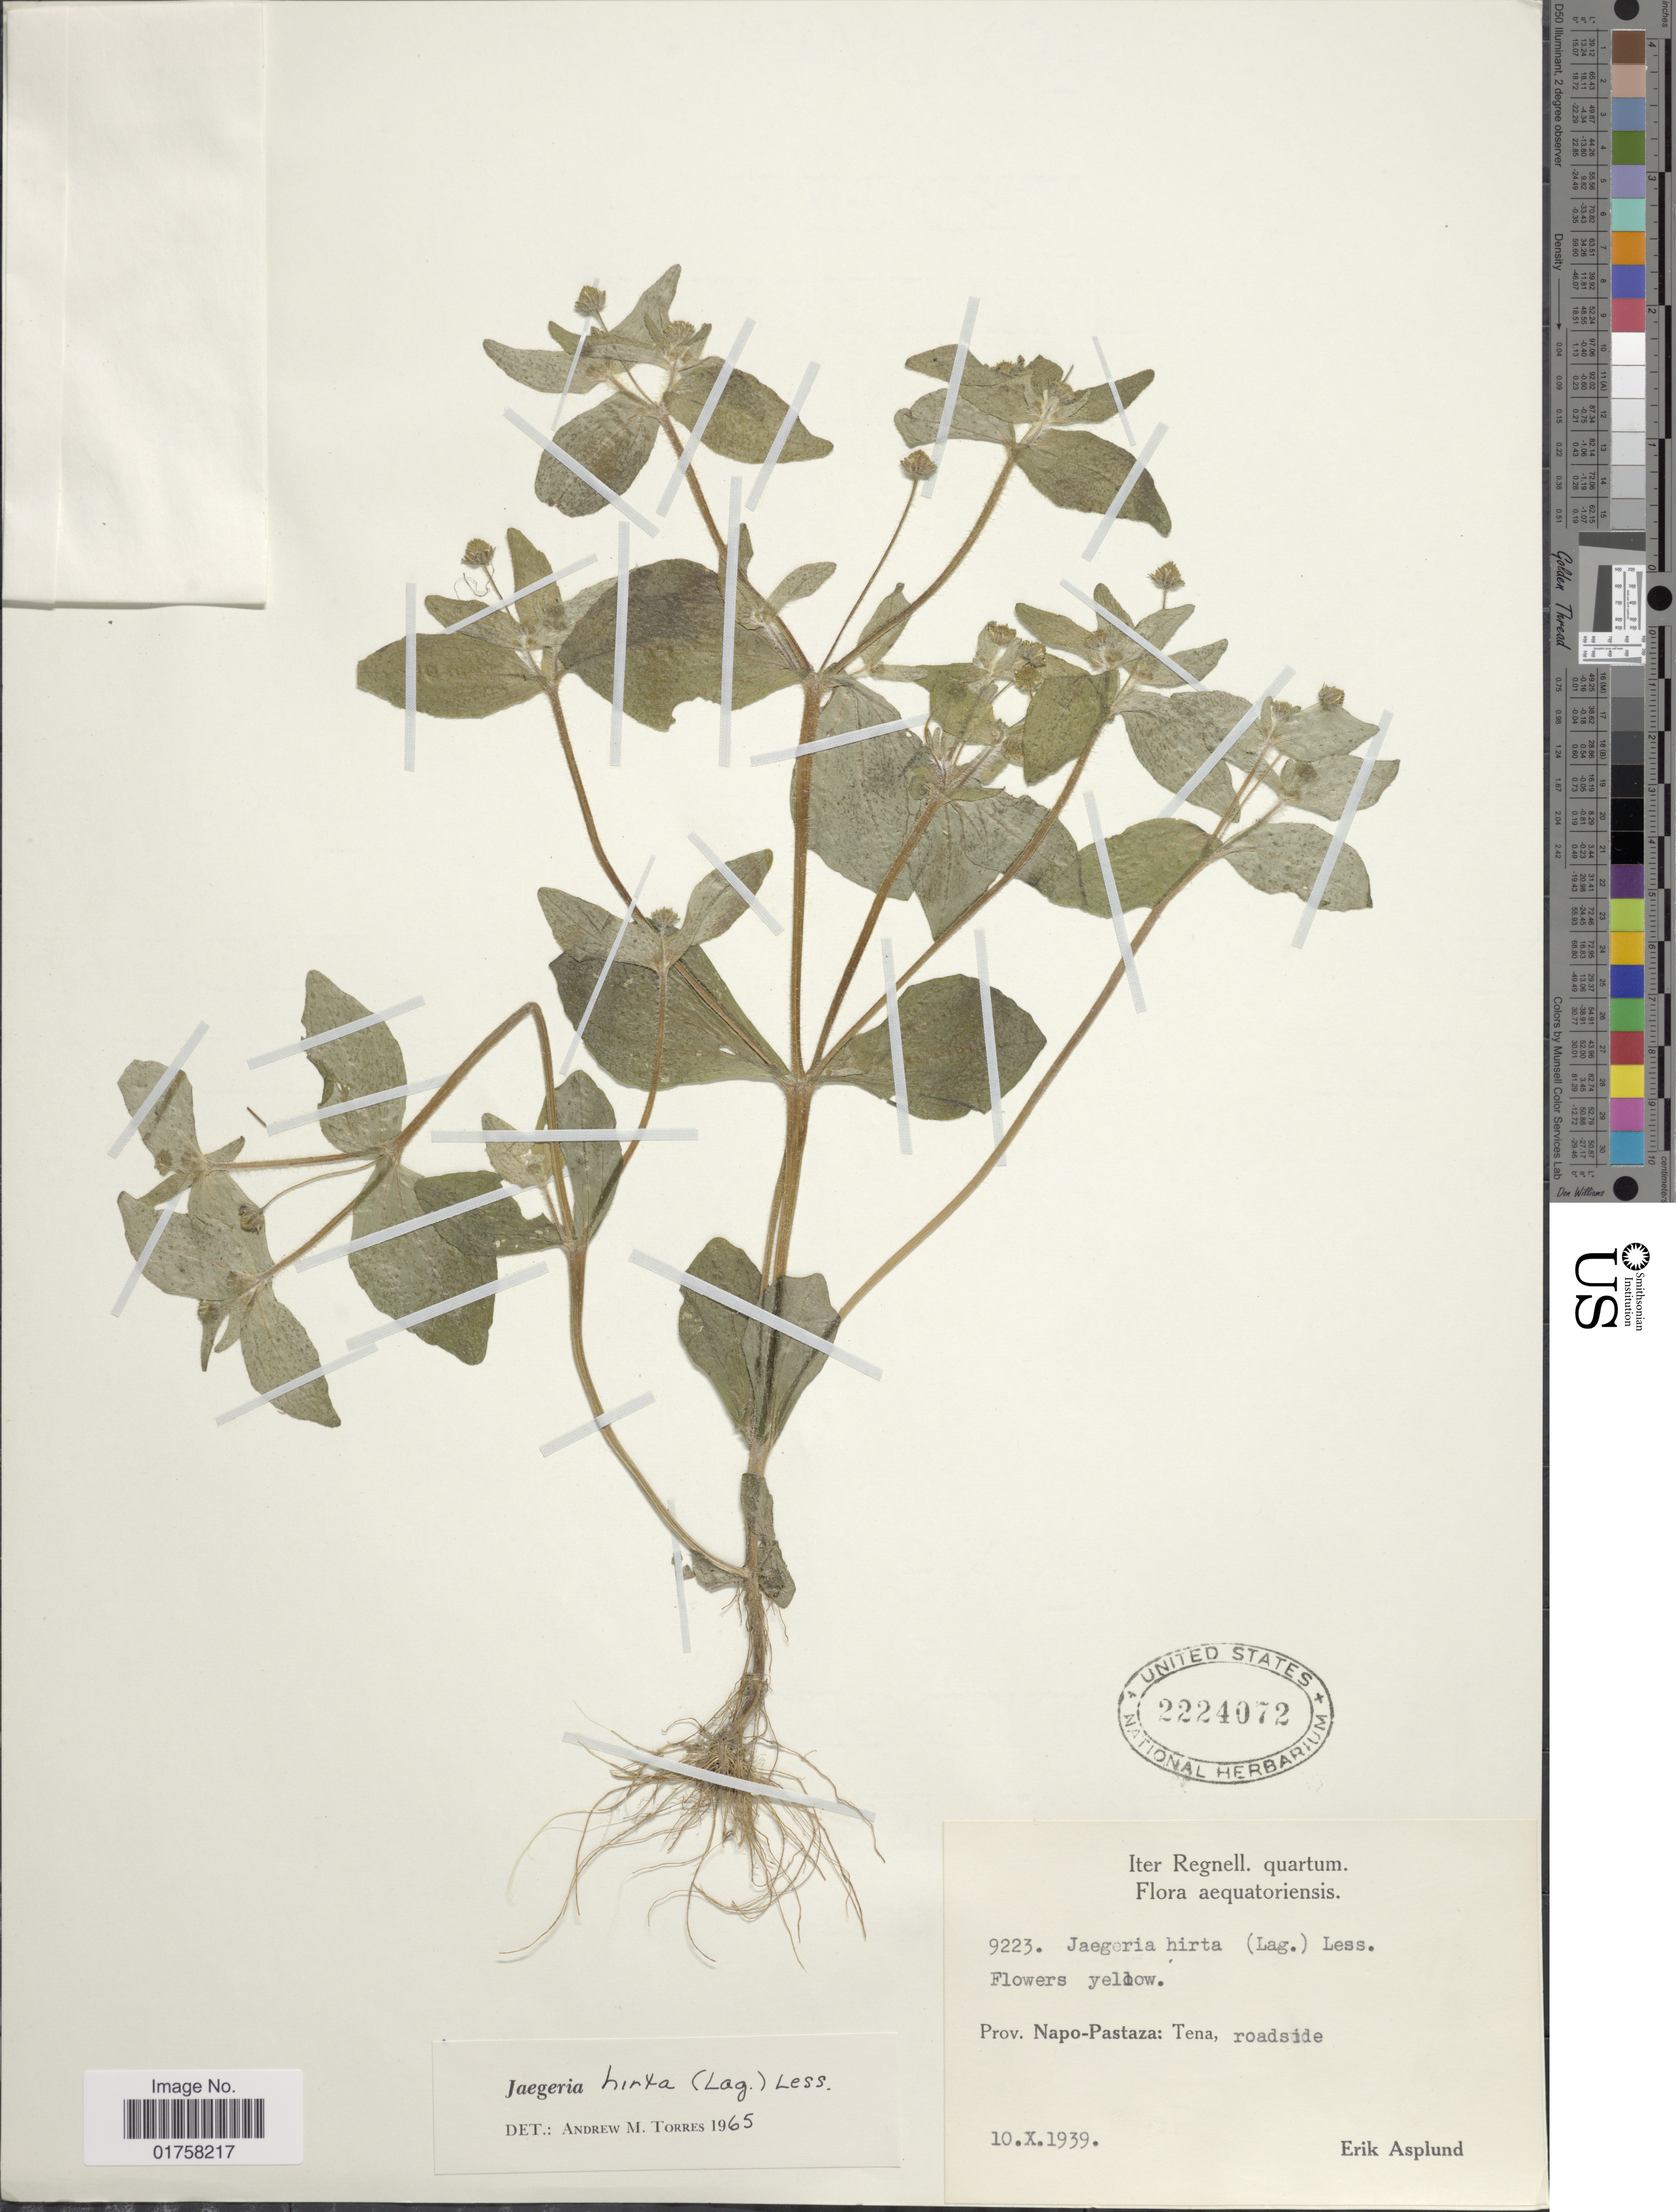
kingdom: Plantae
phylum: Tracheophyta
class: Magnoliopsida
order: Asterales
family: Asteraceae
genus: Jaegeria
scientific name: Jaegeria hirta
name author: (Lag.) Less.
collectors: E. Asplund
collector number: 9223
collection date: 1939-10-10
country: Ecuador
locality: Prov. Napo-Pataza: Tena, roadside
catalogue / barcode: US 2224072